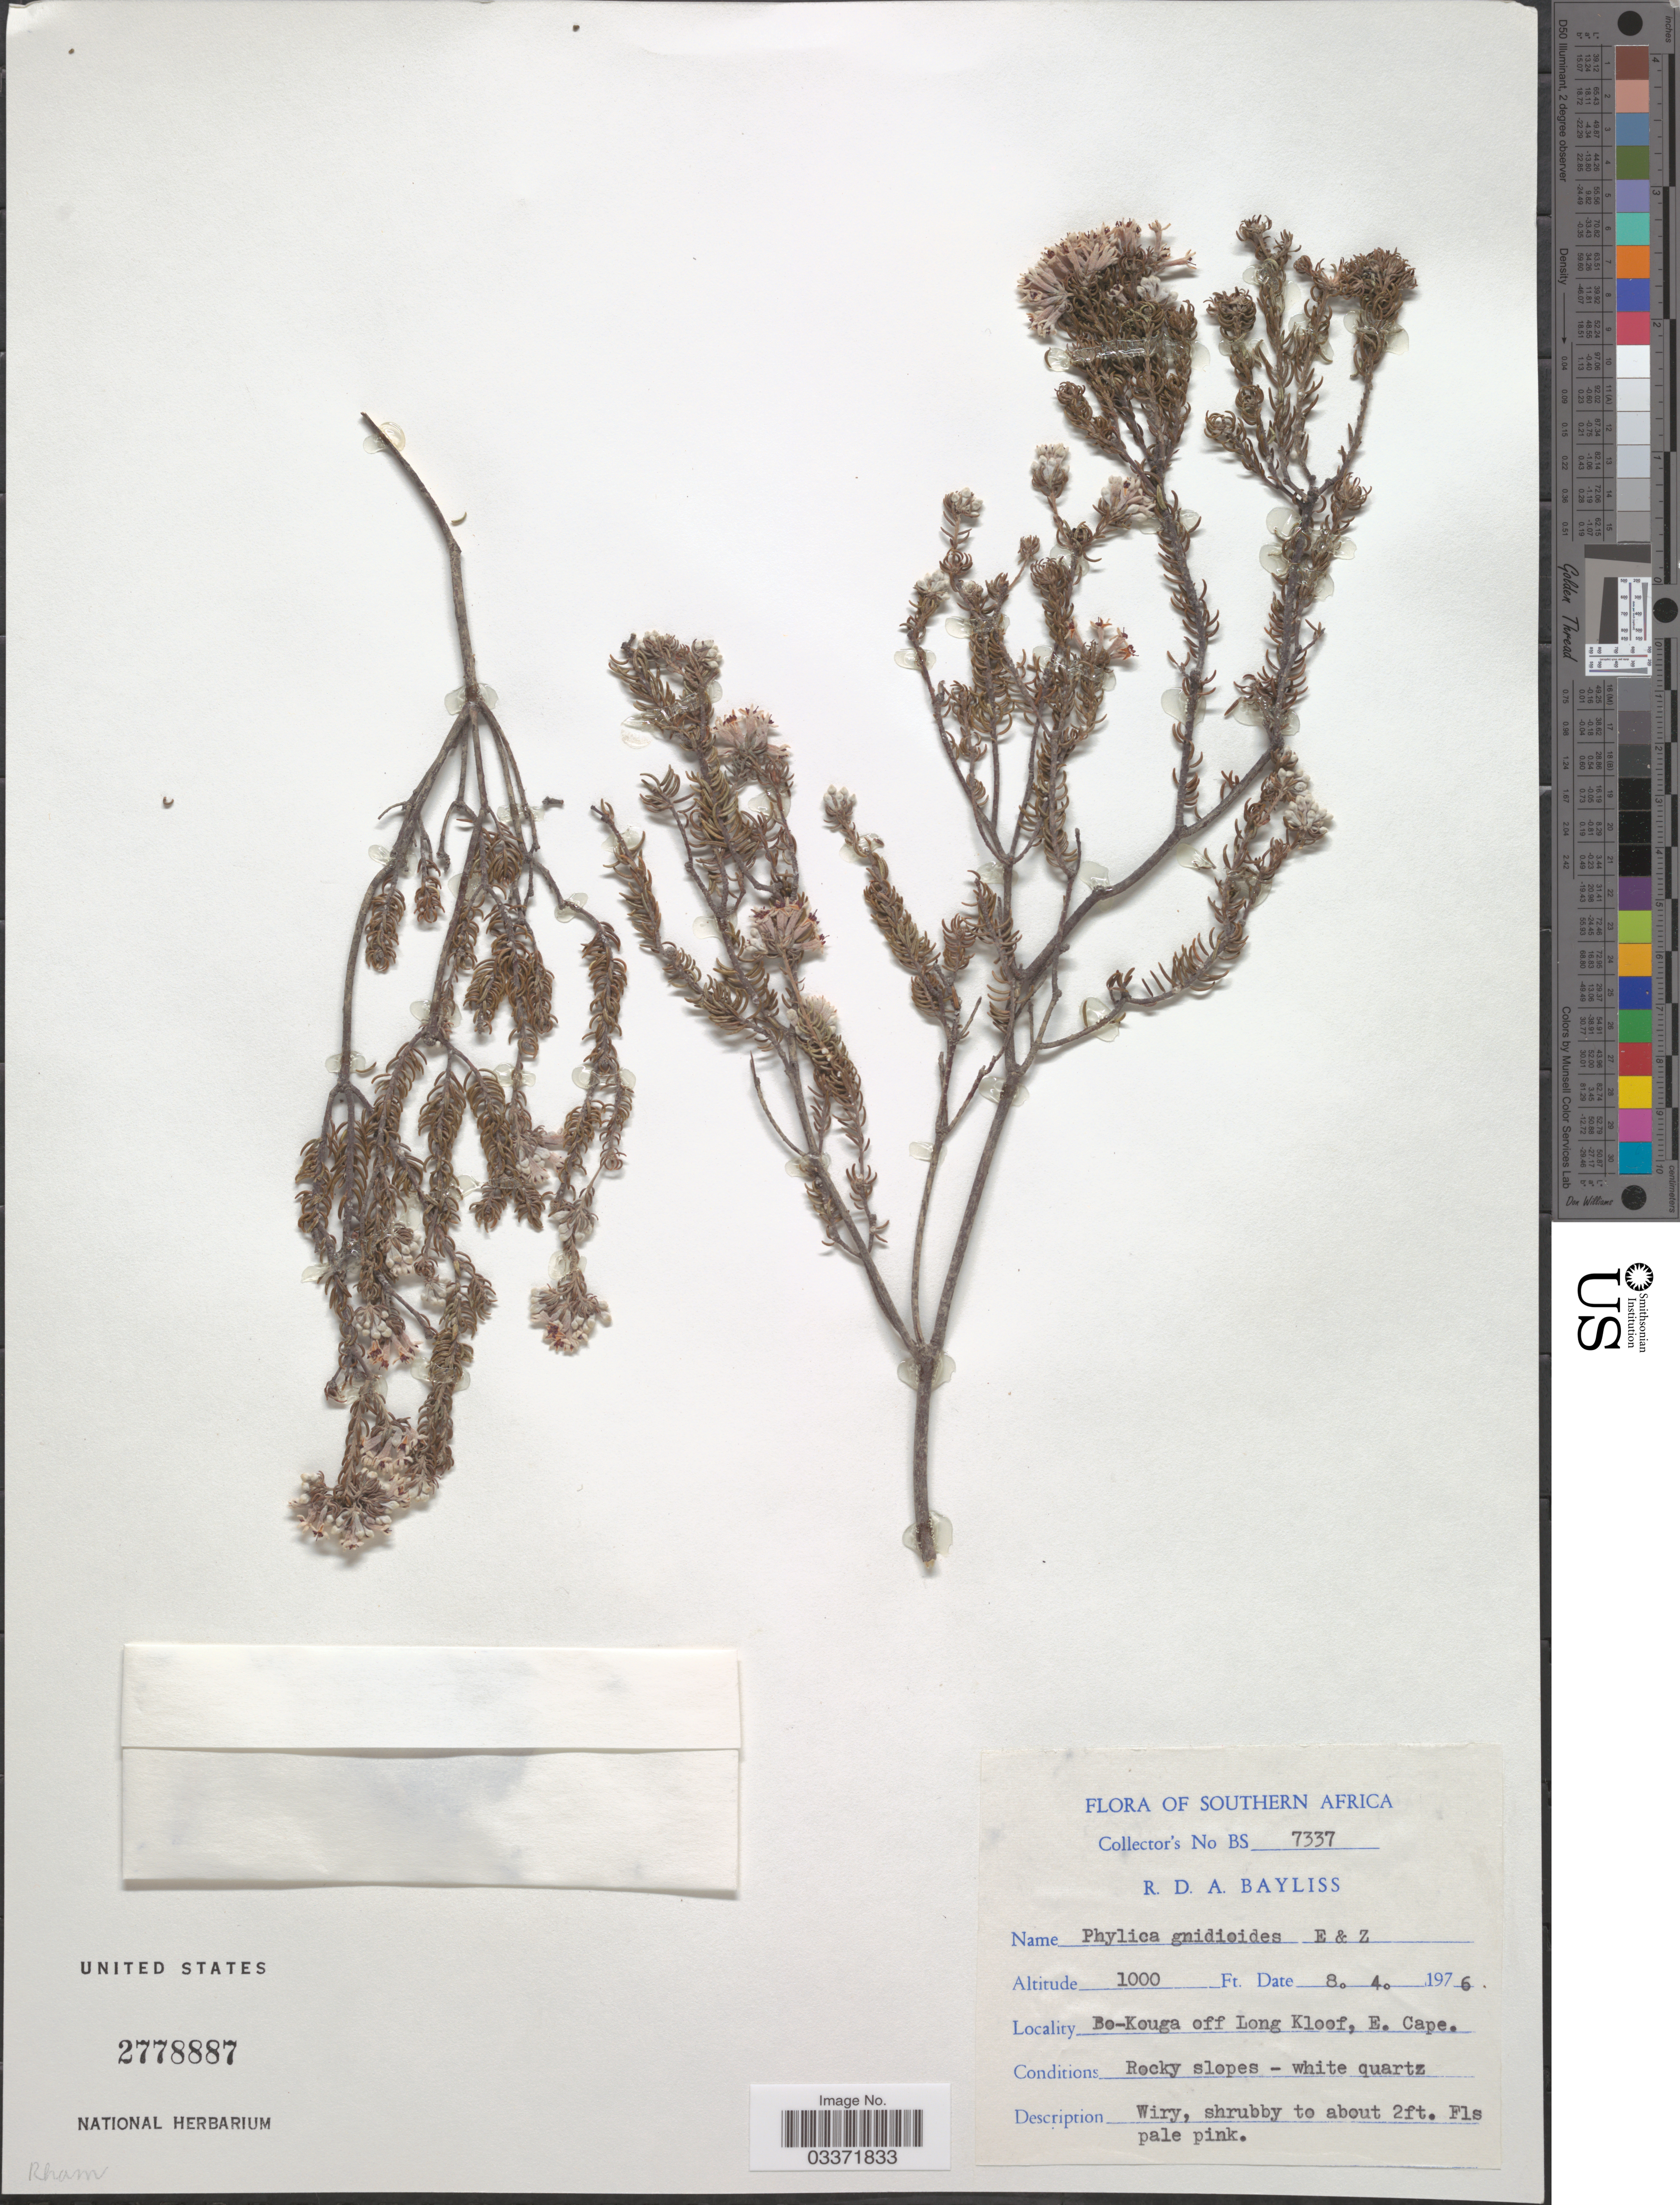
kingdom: Plantae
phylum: Tracheophyta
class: Magnoliopsida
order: Rosales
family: Rhamnaceae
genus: Phylica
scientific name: Phylica gnidioides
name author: Eckl. & Zeyh.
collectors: R. Bayliss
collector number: BS7337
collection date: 1976-04-08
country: South Africa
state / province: Eastern Cape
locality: Southern Africa, Bo-Kouga off Long Kloof, E. Cape.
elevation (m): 305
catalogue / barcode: US 2778887